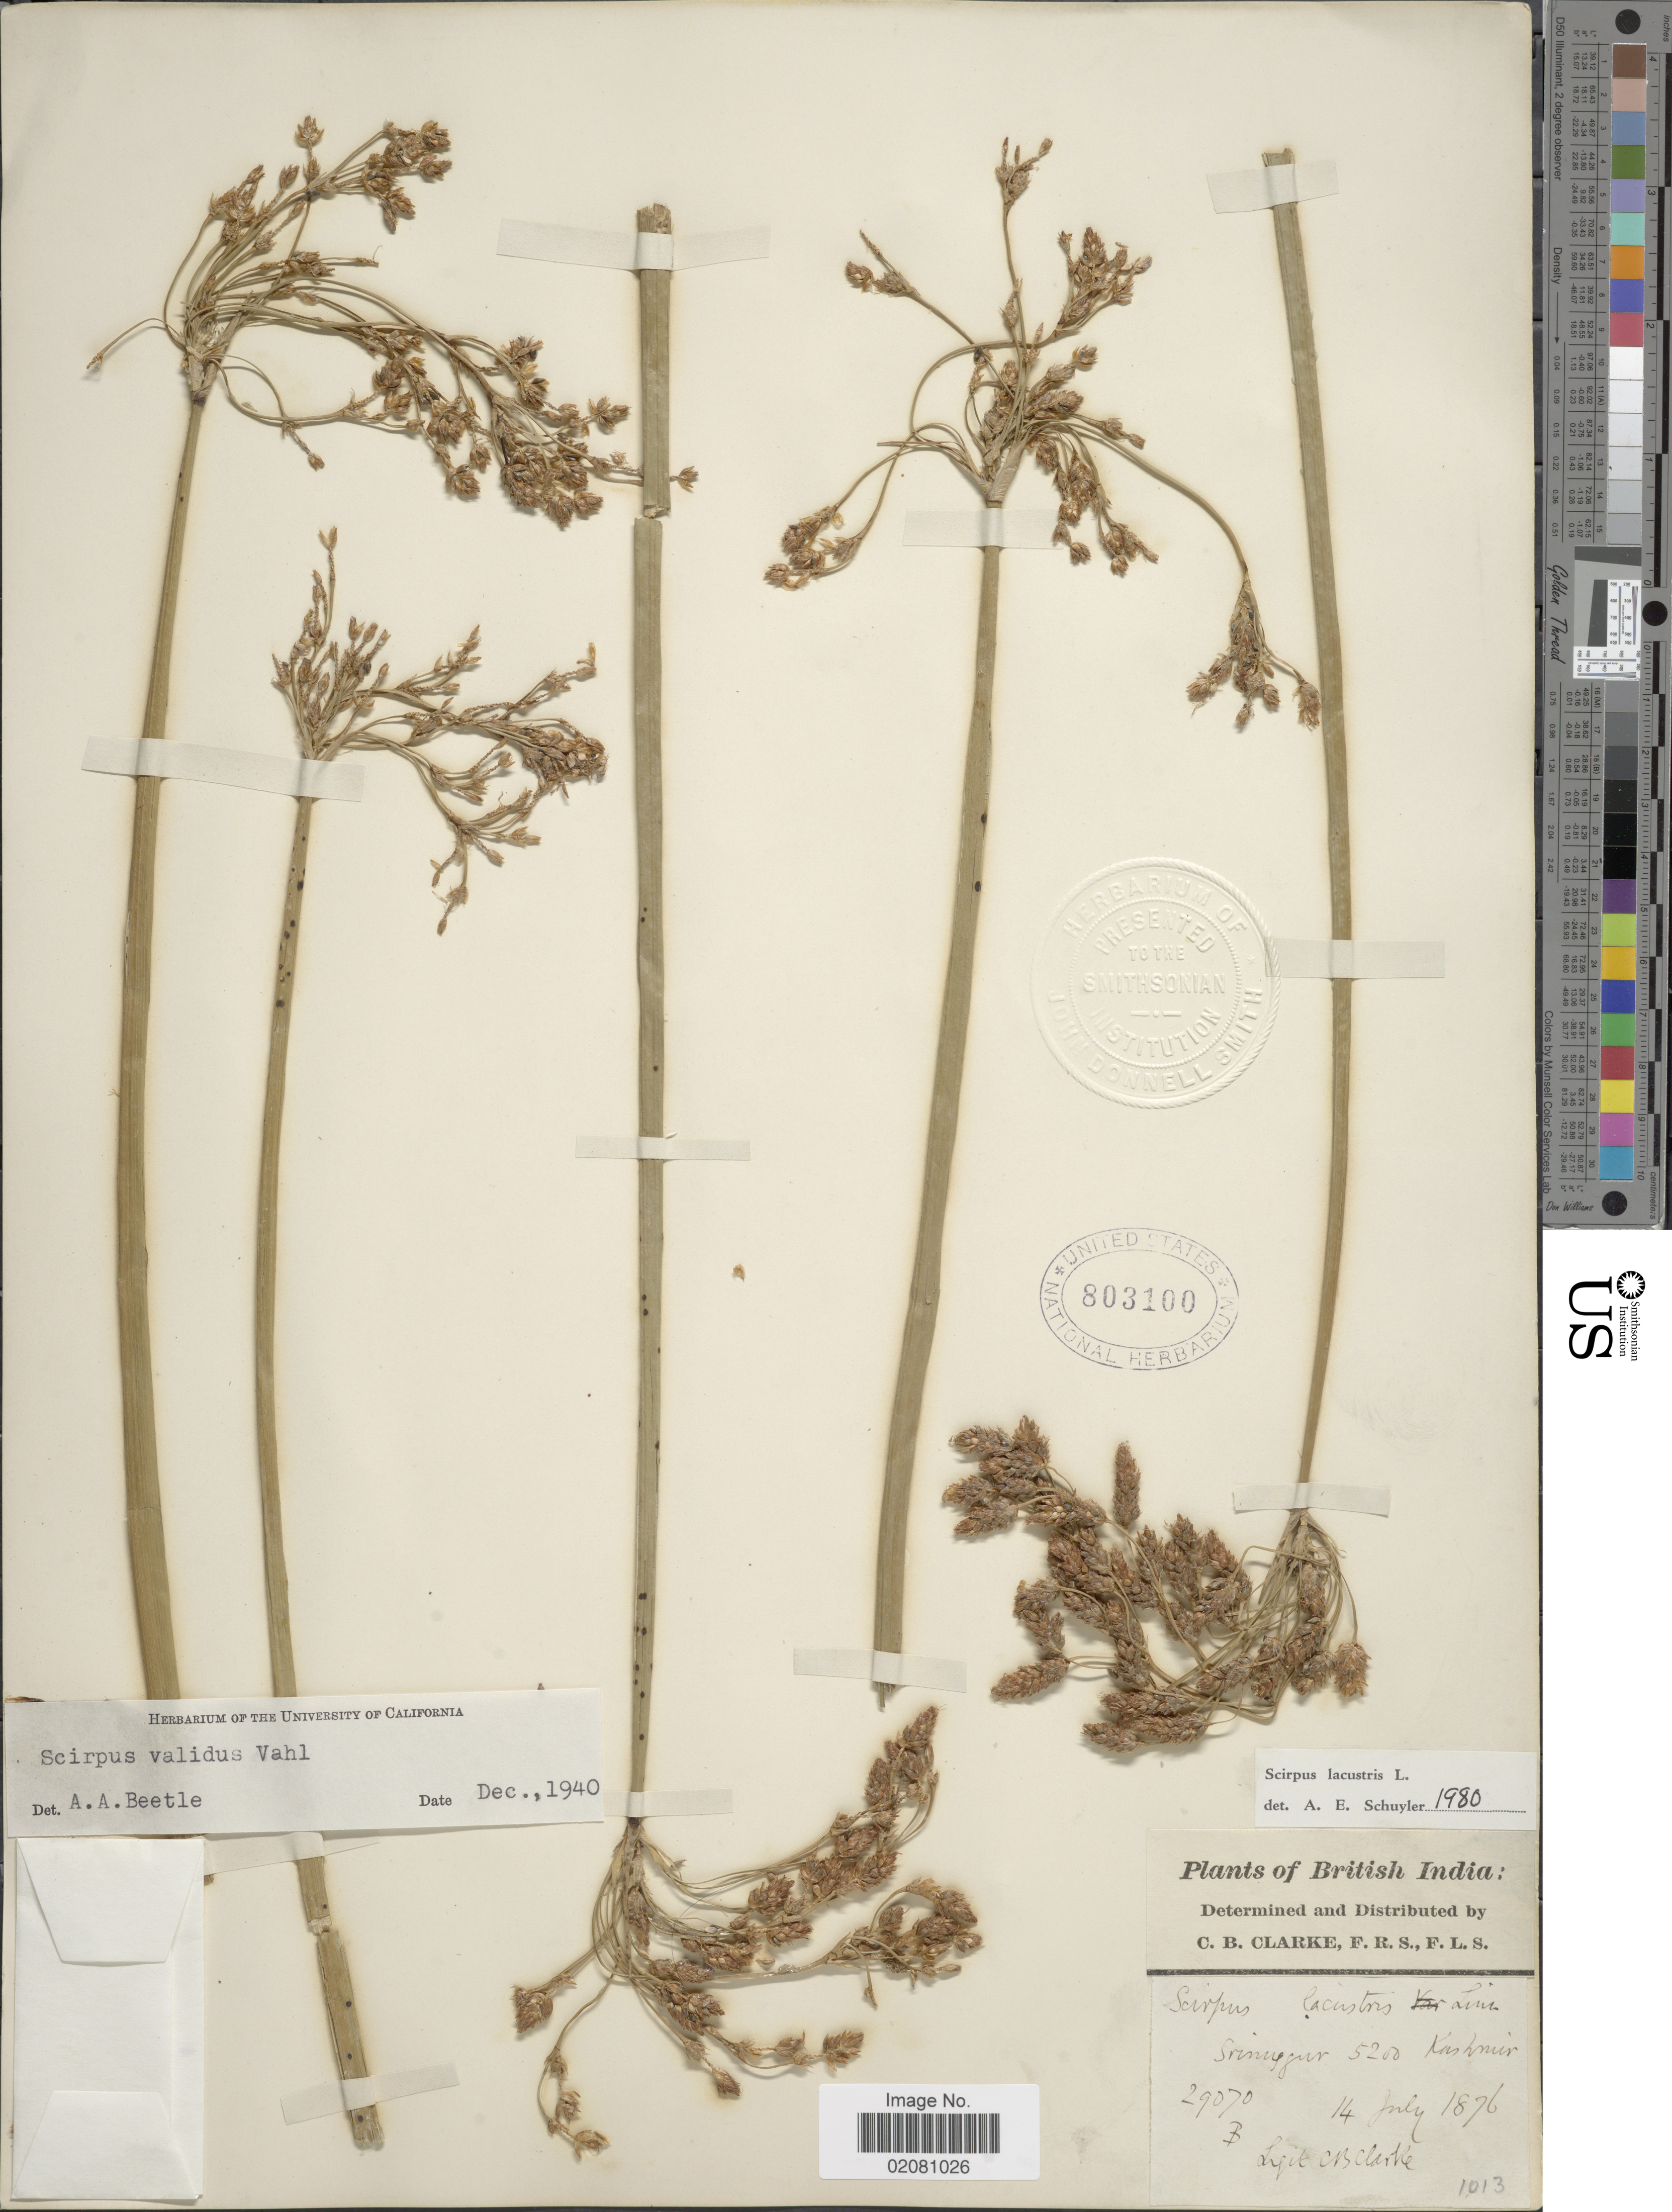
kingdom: Plantae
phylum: Tracheophyta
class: Liliopsida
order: Poales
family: Cyperaceae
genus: Schoenoplectus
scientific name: Schoenoplectus lacustris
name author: (L.) Palla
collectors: C. B. Clarke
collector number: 29070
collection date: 1876-07-14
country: India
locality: British India, Srinnigur [interpreted] 5200 Kashmir.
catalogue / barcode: US 803100